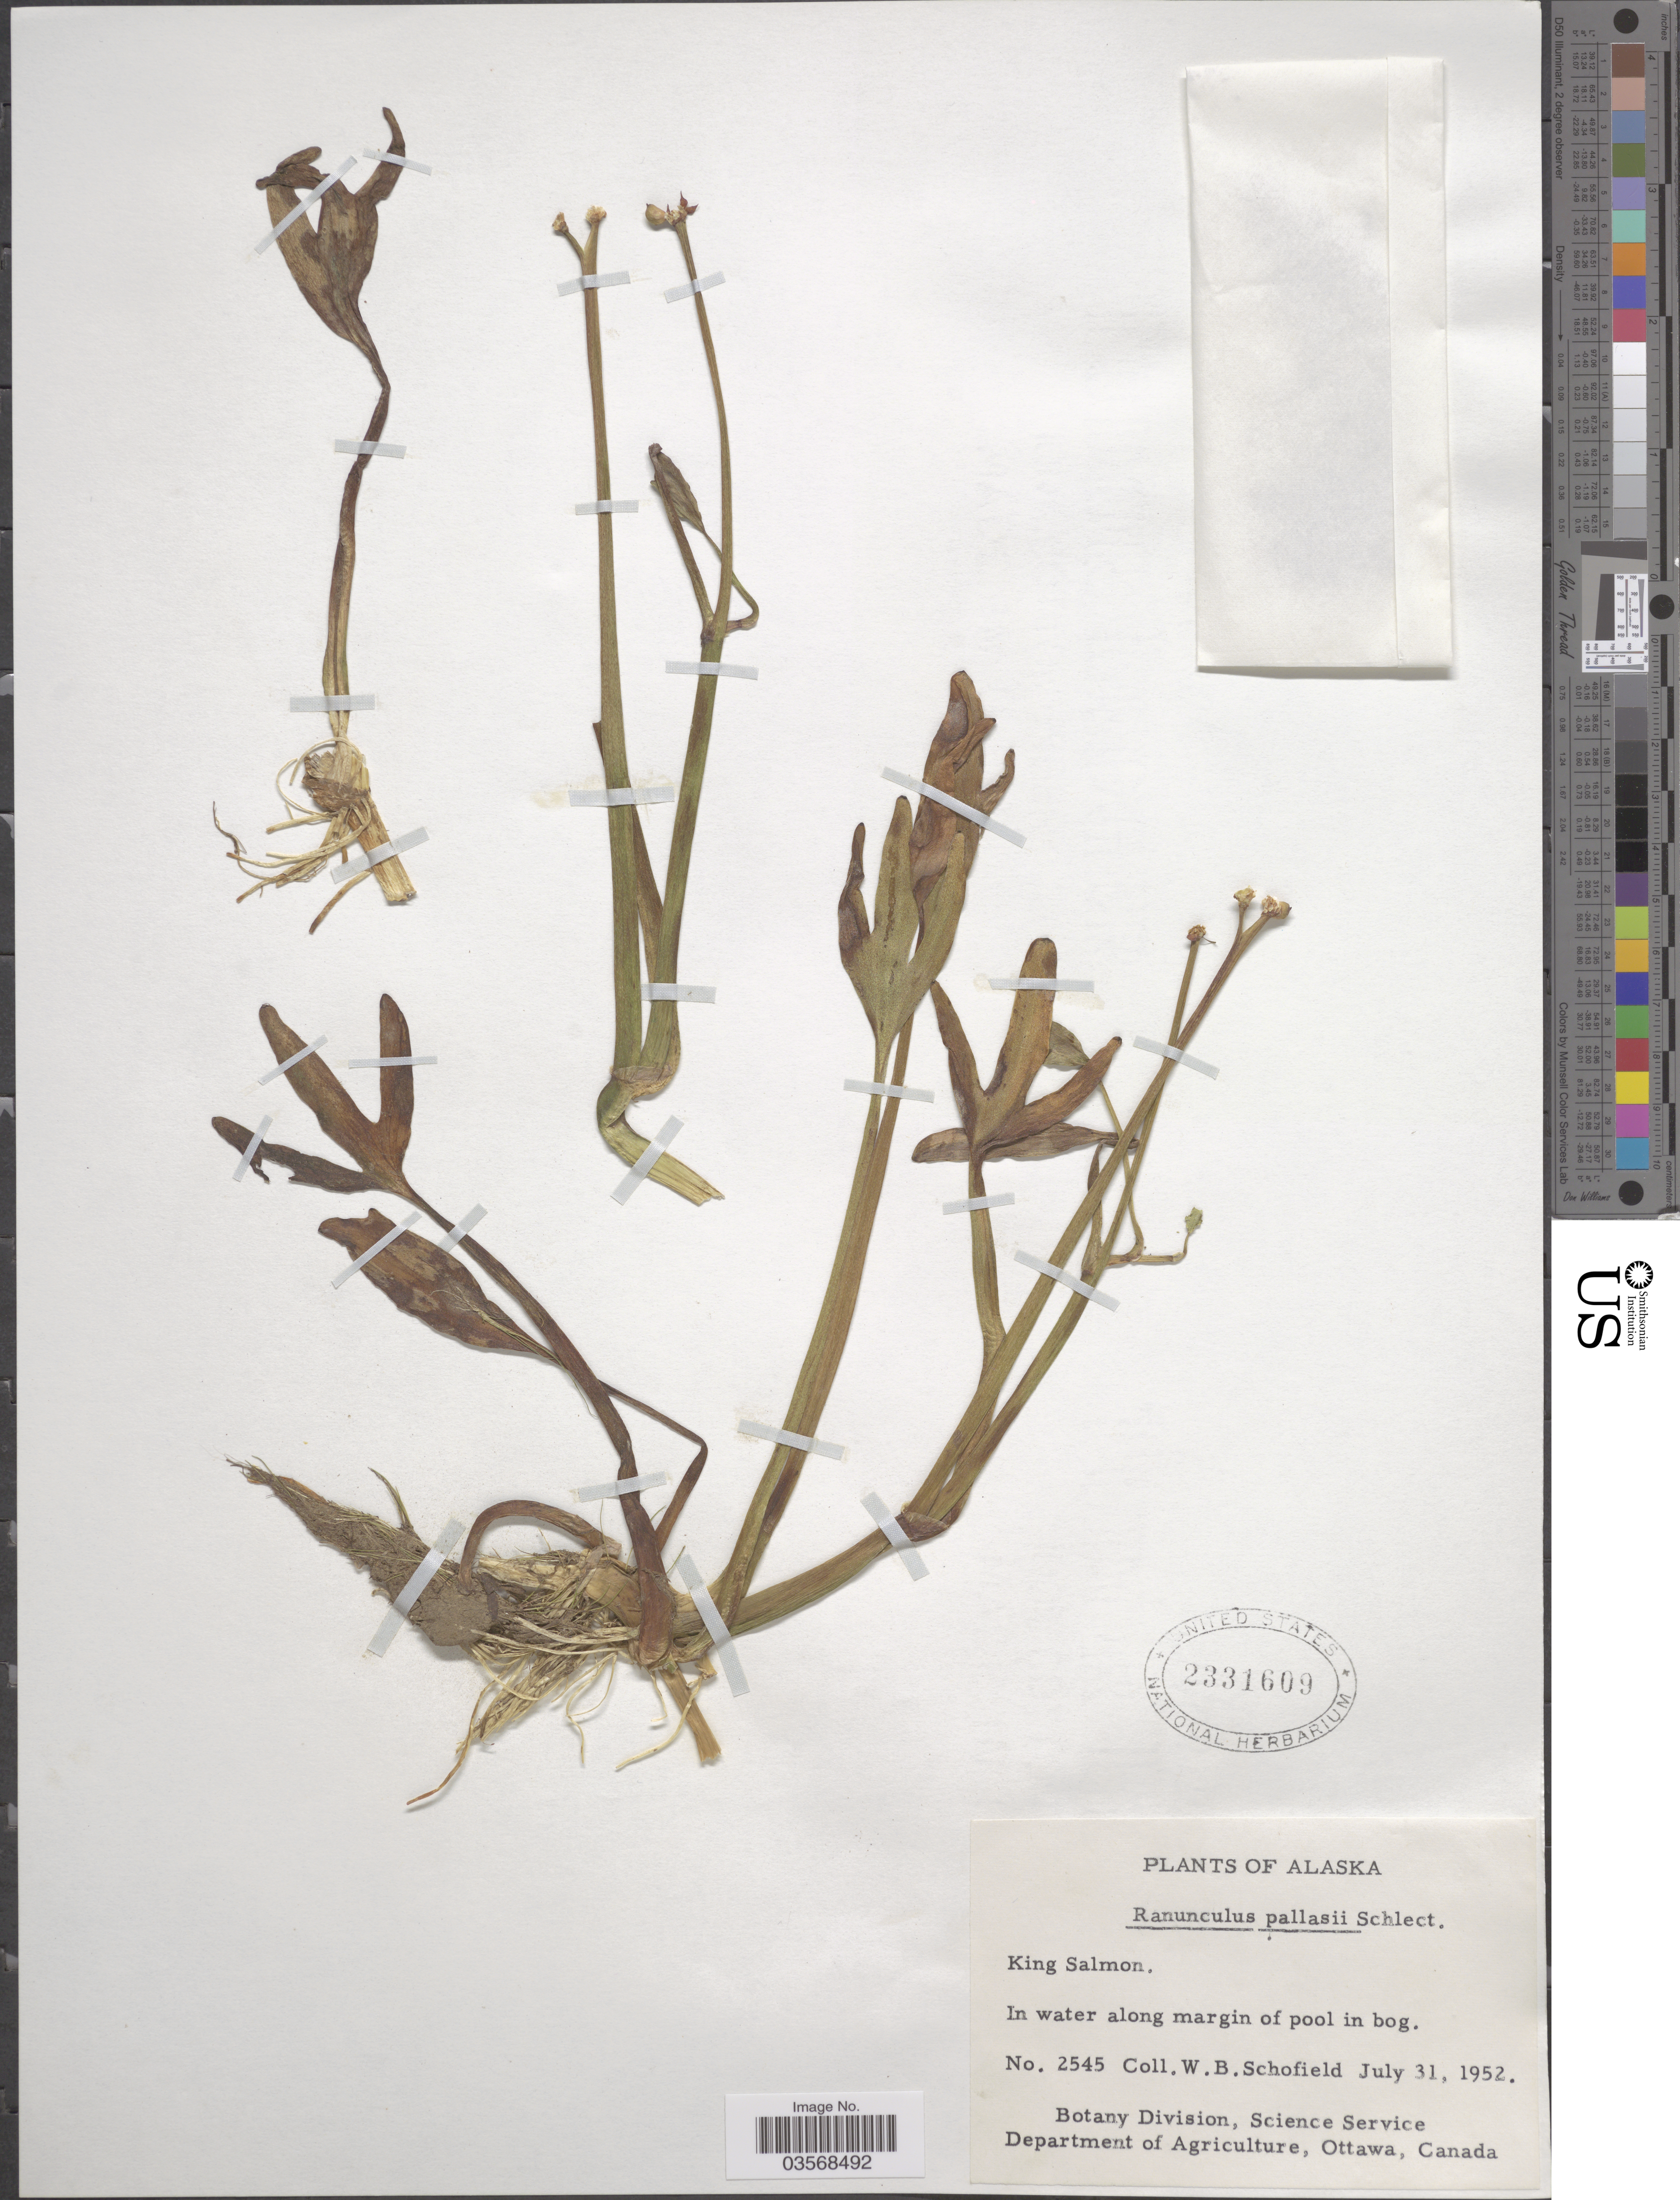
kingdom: Plantae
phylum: Tracheophyta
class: Magnoliopsida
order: Ranunculales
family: Ranunculaceae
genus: Ranunculus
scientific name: Ranunculus pallasii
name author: Schltdl.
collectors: W. Schofield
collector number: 2545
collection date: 1952-07-31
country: United States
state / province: Alaska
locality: King Salmon.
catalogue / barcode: US 2331609